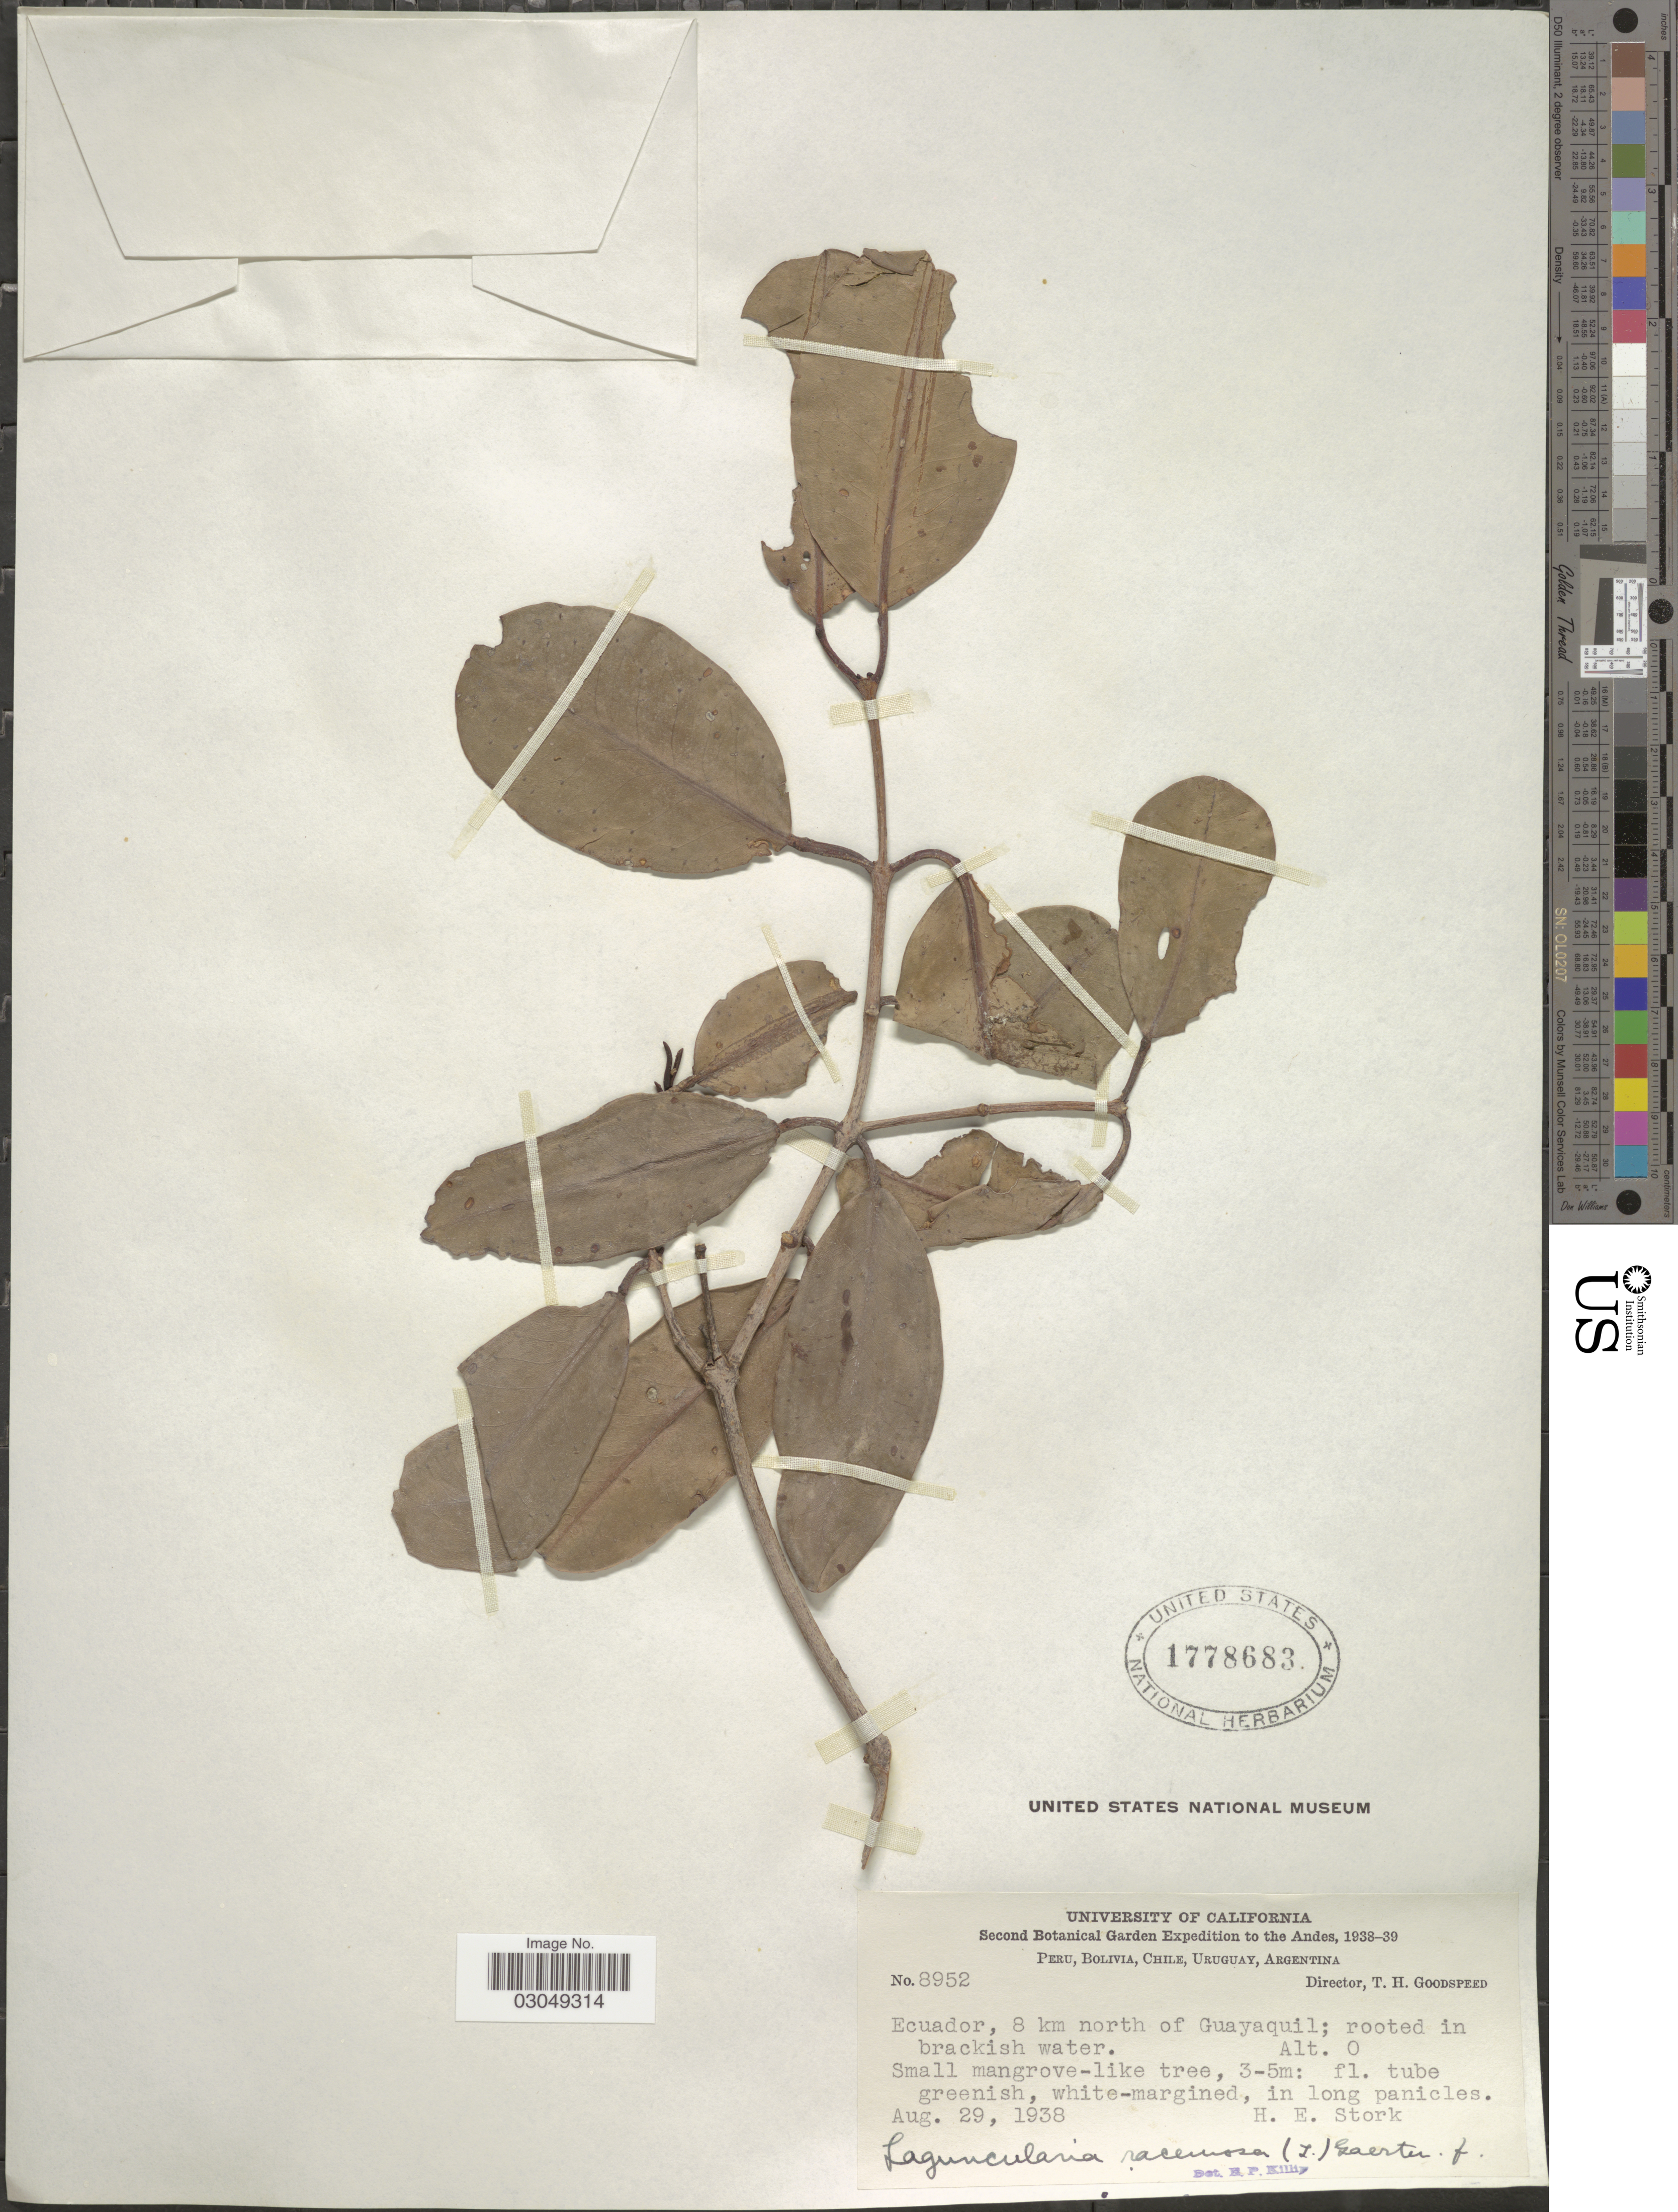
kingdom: Plantae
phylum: Tracheophyta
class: Magnoliopsida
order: Myrtales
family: Combretaceae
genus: Laguncularia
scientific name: Laguncularia racemosa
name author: (L.) C.F. Gaertn.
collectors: H. E. Stork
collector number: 8952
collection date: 1938-08-29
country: Ecuador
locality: The Andes. 8 km north of Guayaquil.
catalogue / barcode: US 1778683